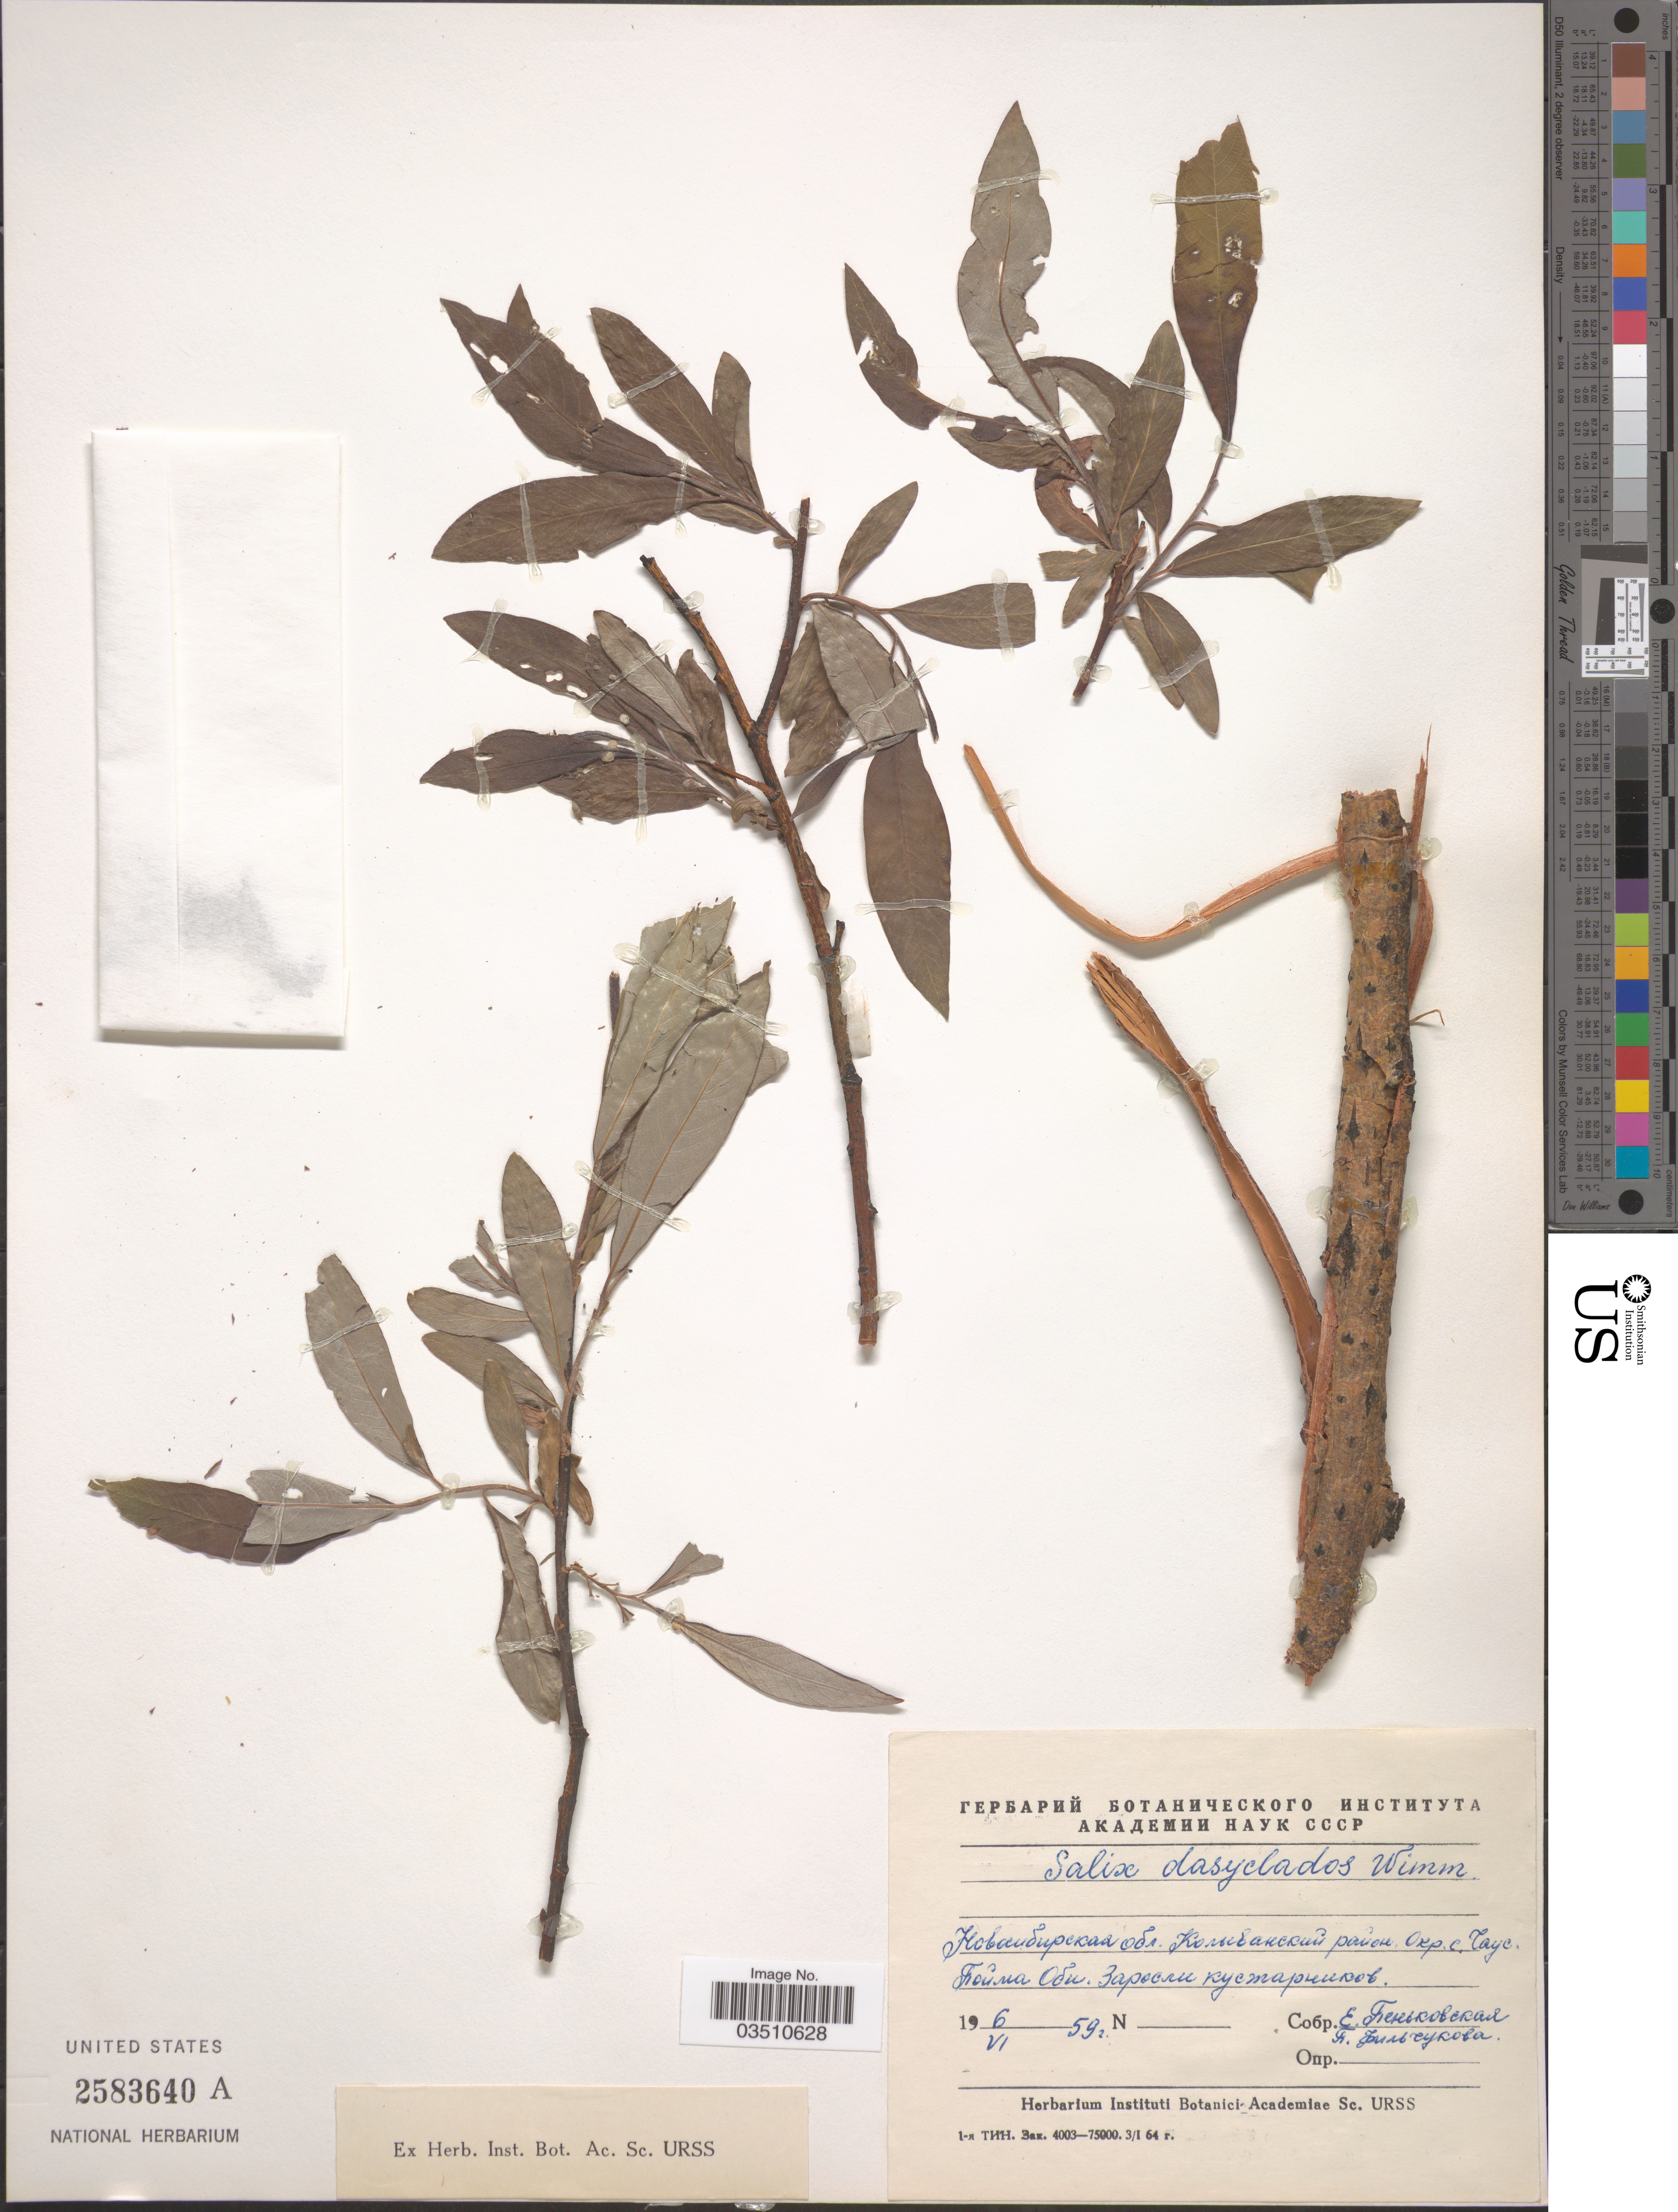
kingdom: Plantae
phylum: Tracheophyta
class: Magnoliopsida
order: Malpighiales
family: Salicaceae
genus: Salix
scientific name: Salix dasyclados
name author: Wimm.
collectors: E. Penkovskaya & P. Filchukova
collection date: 1959-06-06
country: Russian Federation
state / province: Novosibirsk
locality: Kolyvanskiy, vicinity of village Chaus, river Ob.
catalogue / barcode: US 2583640A